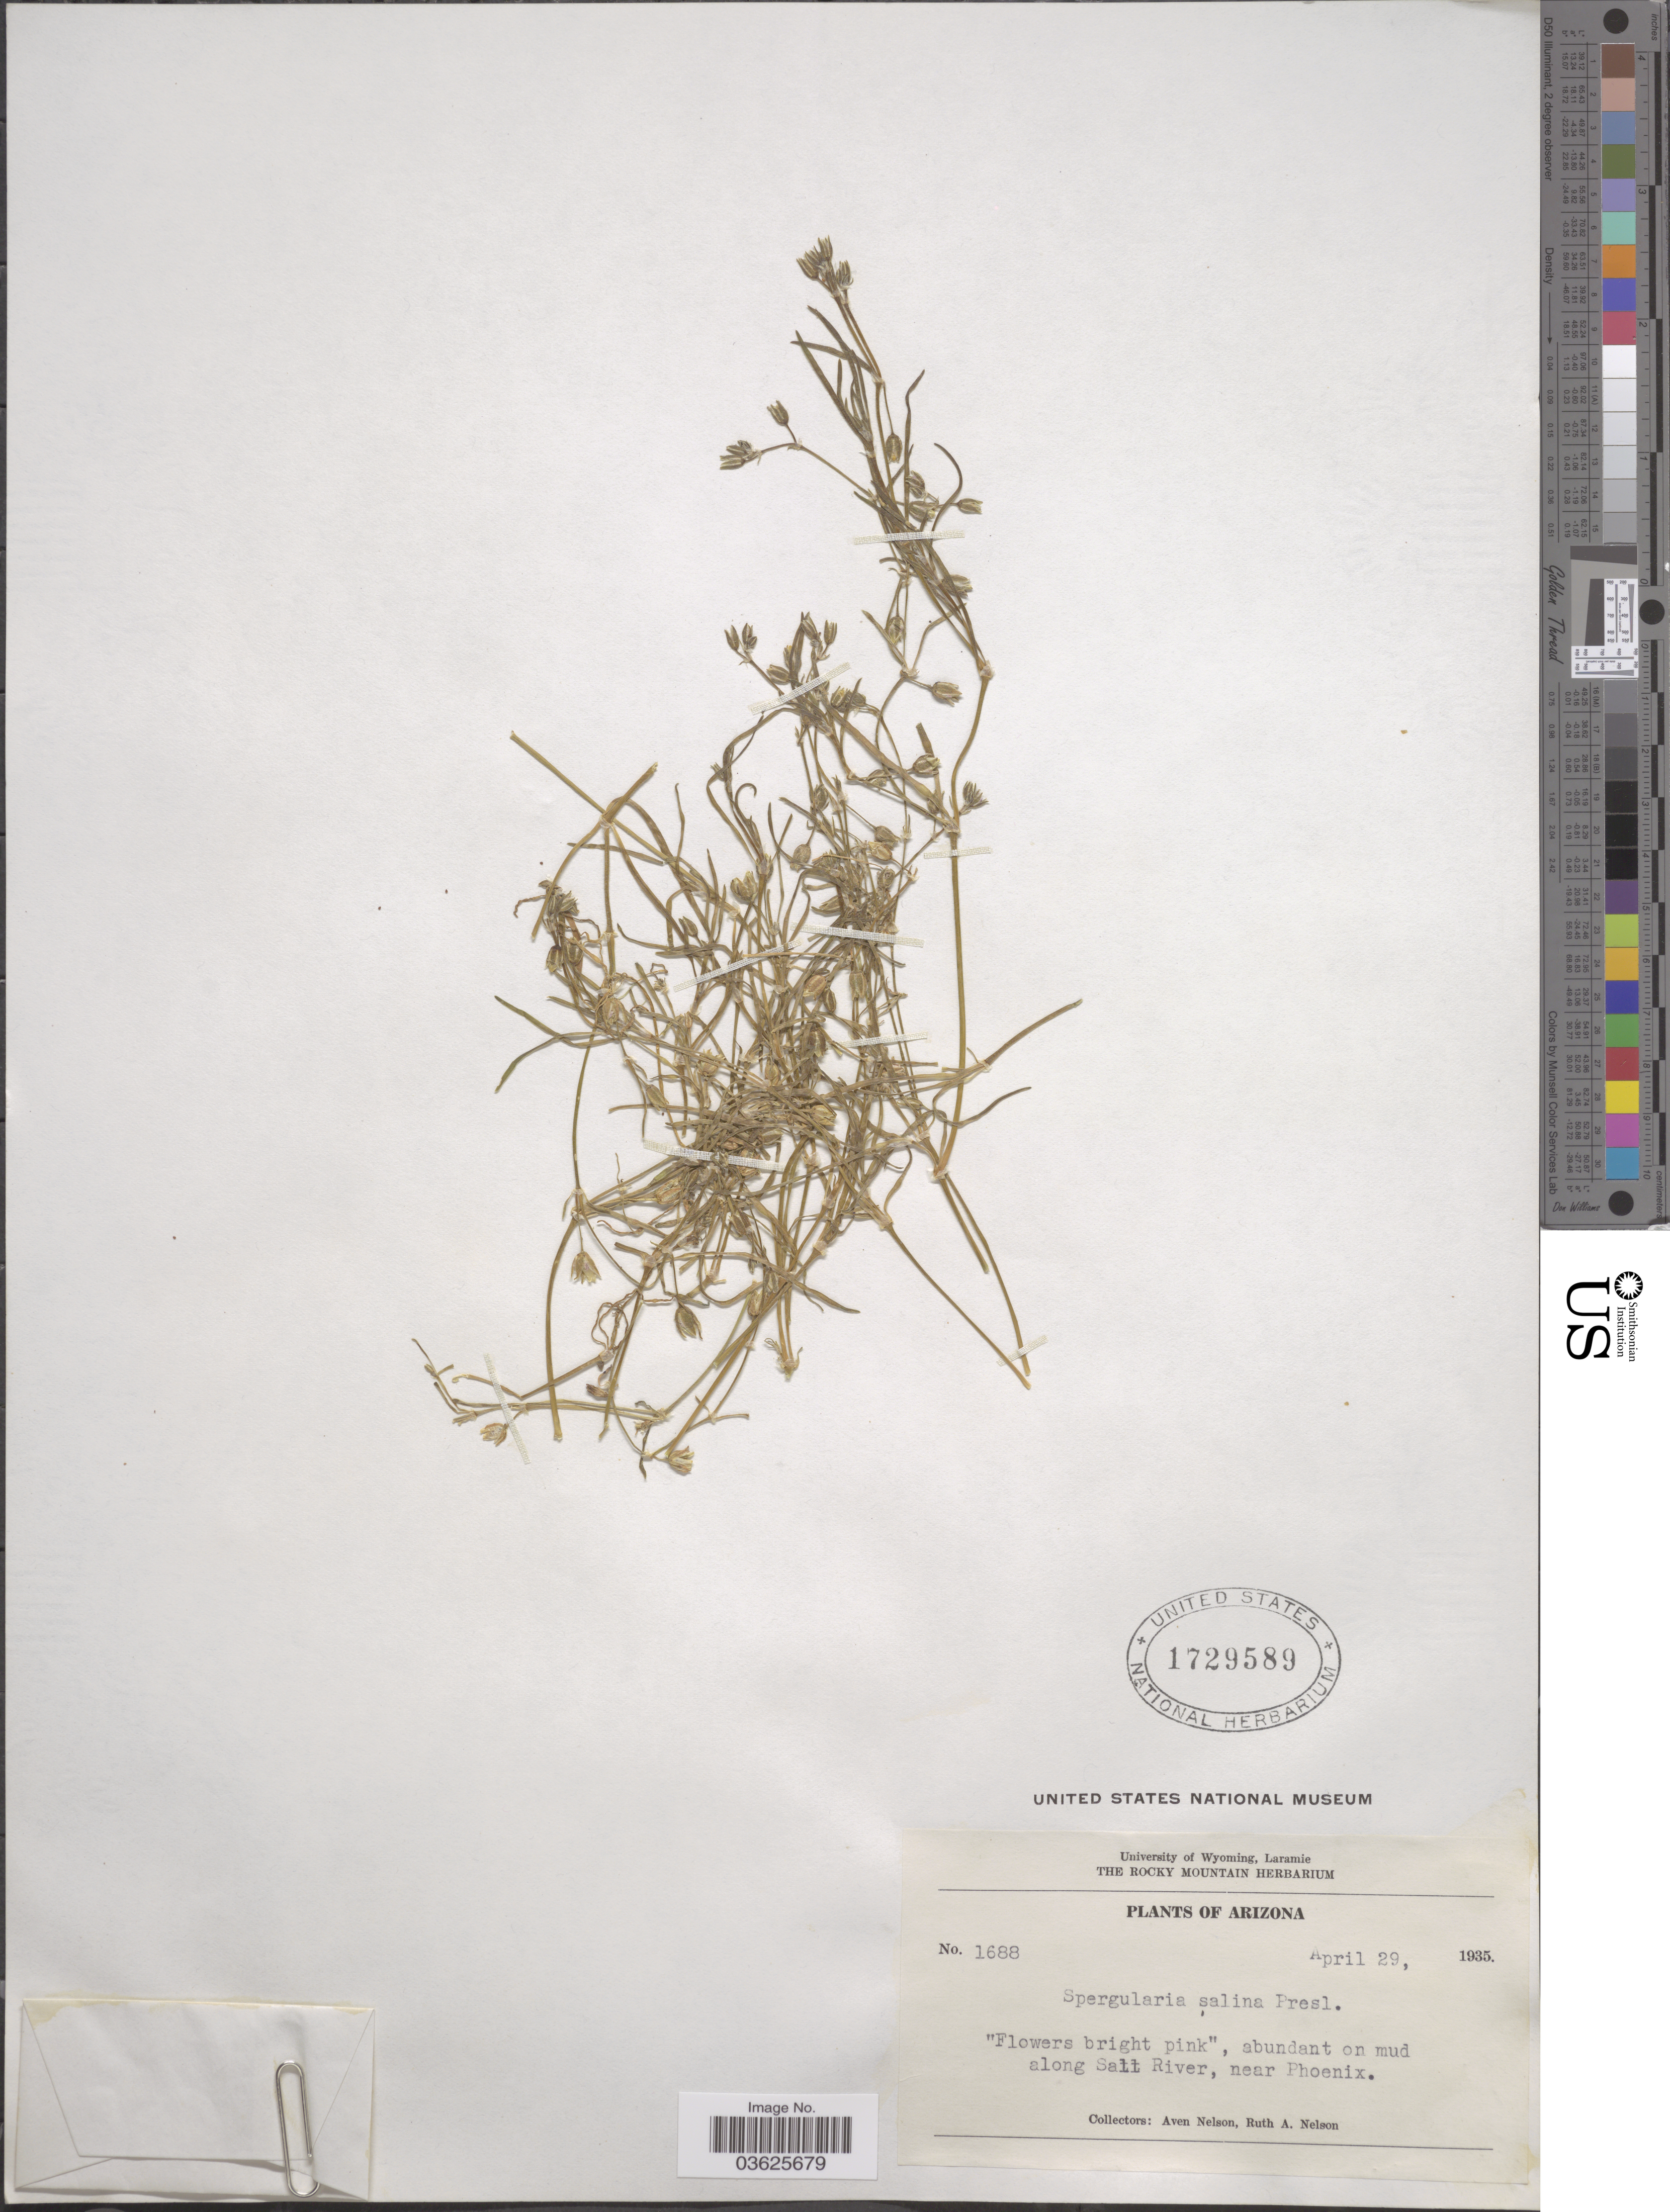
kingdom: Plantae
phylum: Tracheophyta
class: Magnoliopsida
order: Caryophyllales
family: Caryophyllaceae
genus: Spergularia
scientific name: Spergularia marina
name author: (L.) Griseb.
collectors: A. Nelson & R. A. Nelson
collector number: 1688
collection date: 1935-04-29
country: United States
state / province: Arizona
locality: Along Salt River, near Phoenix.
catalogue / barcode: US 1729589